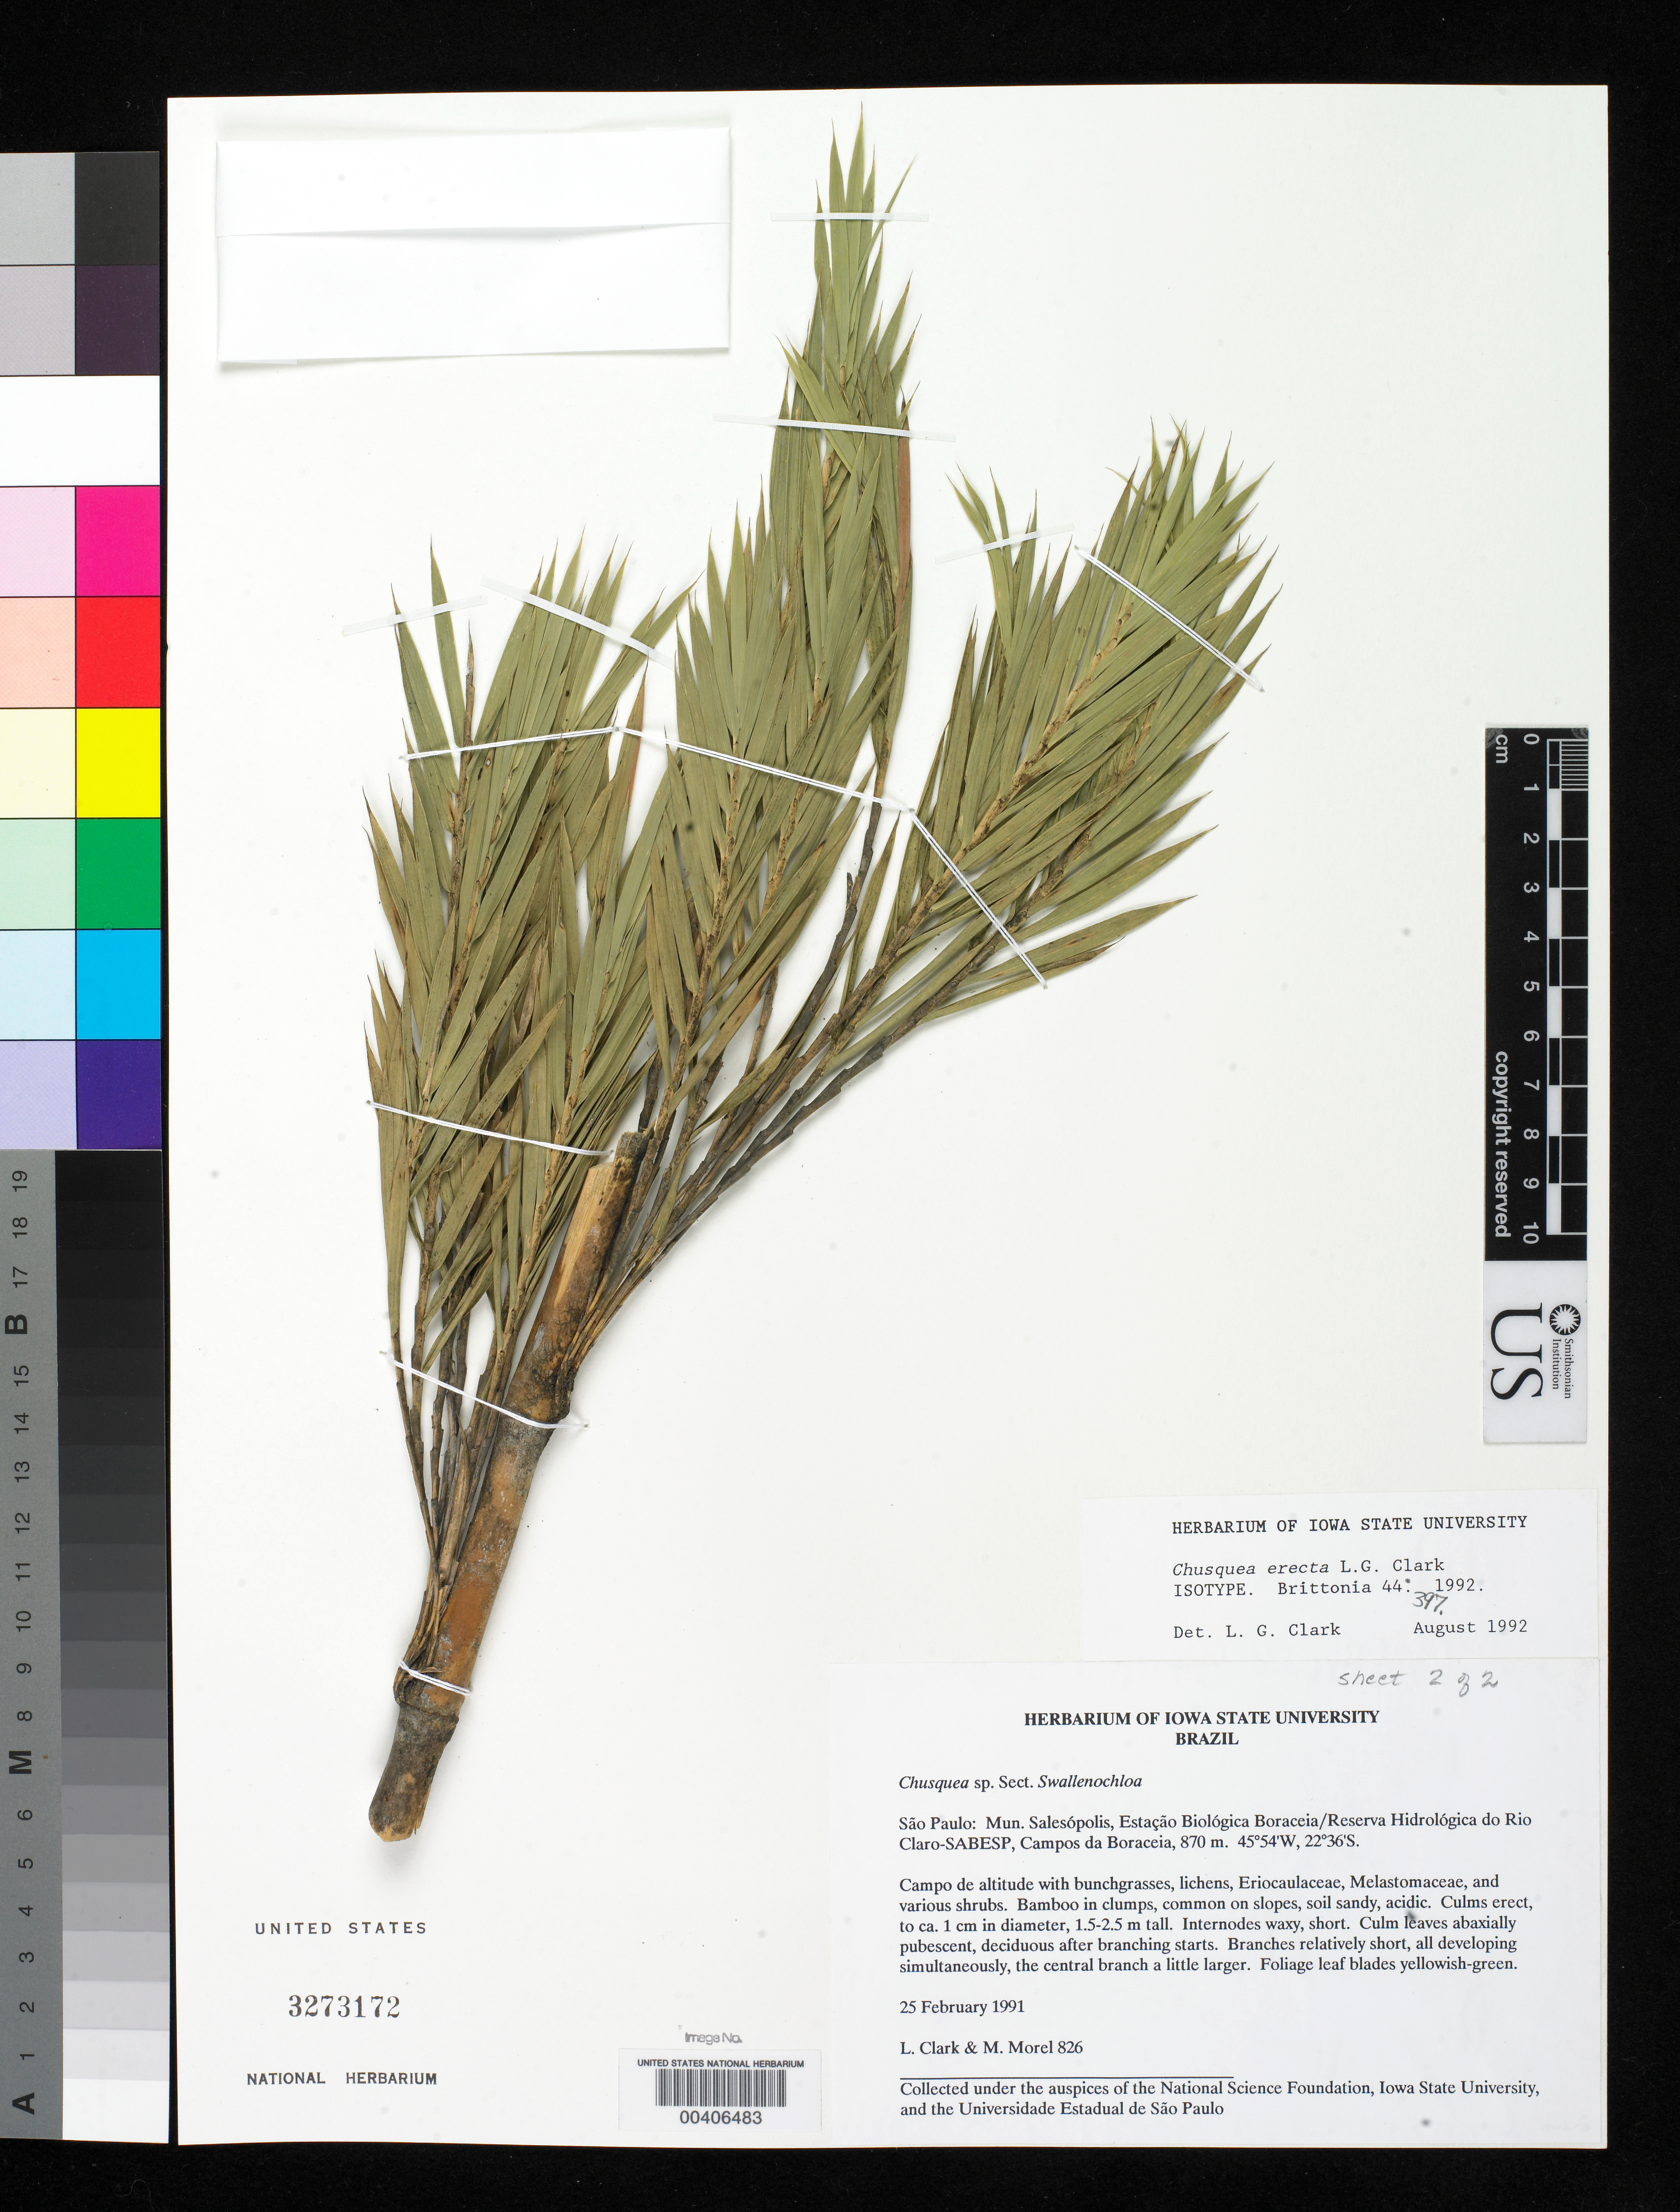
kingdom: Plantae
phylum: Tracheophyta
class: Liliopsida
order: Poales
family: Poaceae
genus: Chusquea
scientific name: Chusquea erecta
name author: L.G. Clark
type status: Isotype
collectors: L. G. Clark & M. Morel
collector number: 826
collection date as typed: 25 Feb 1991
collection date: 1991-02-25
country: Brazil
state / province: São Paulo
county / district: Salesopolis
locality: Estacao Biologica Boraceia. Reserva Hidrologica do Rio Claro-Sabesp, Campos da Boraceia.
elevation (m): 870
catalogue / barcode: US 3273172